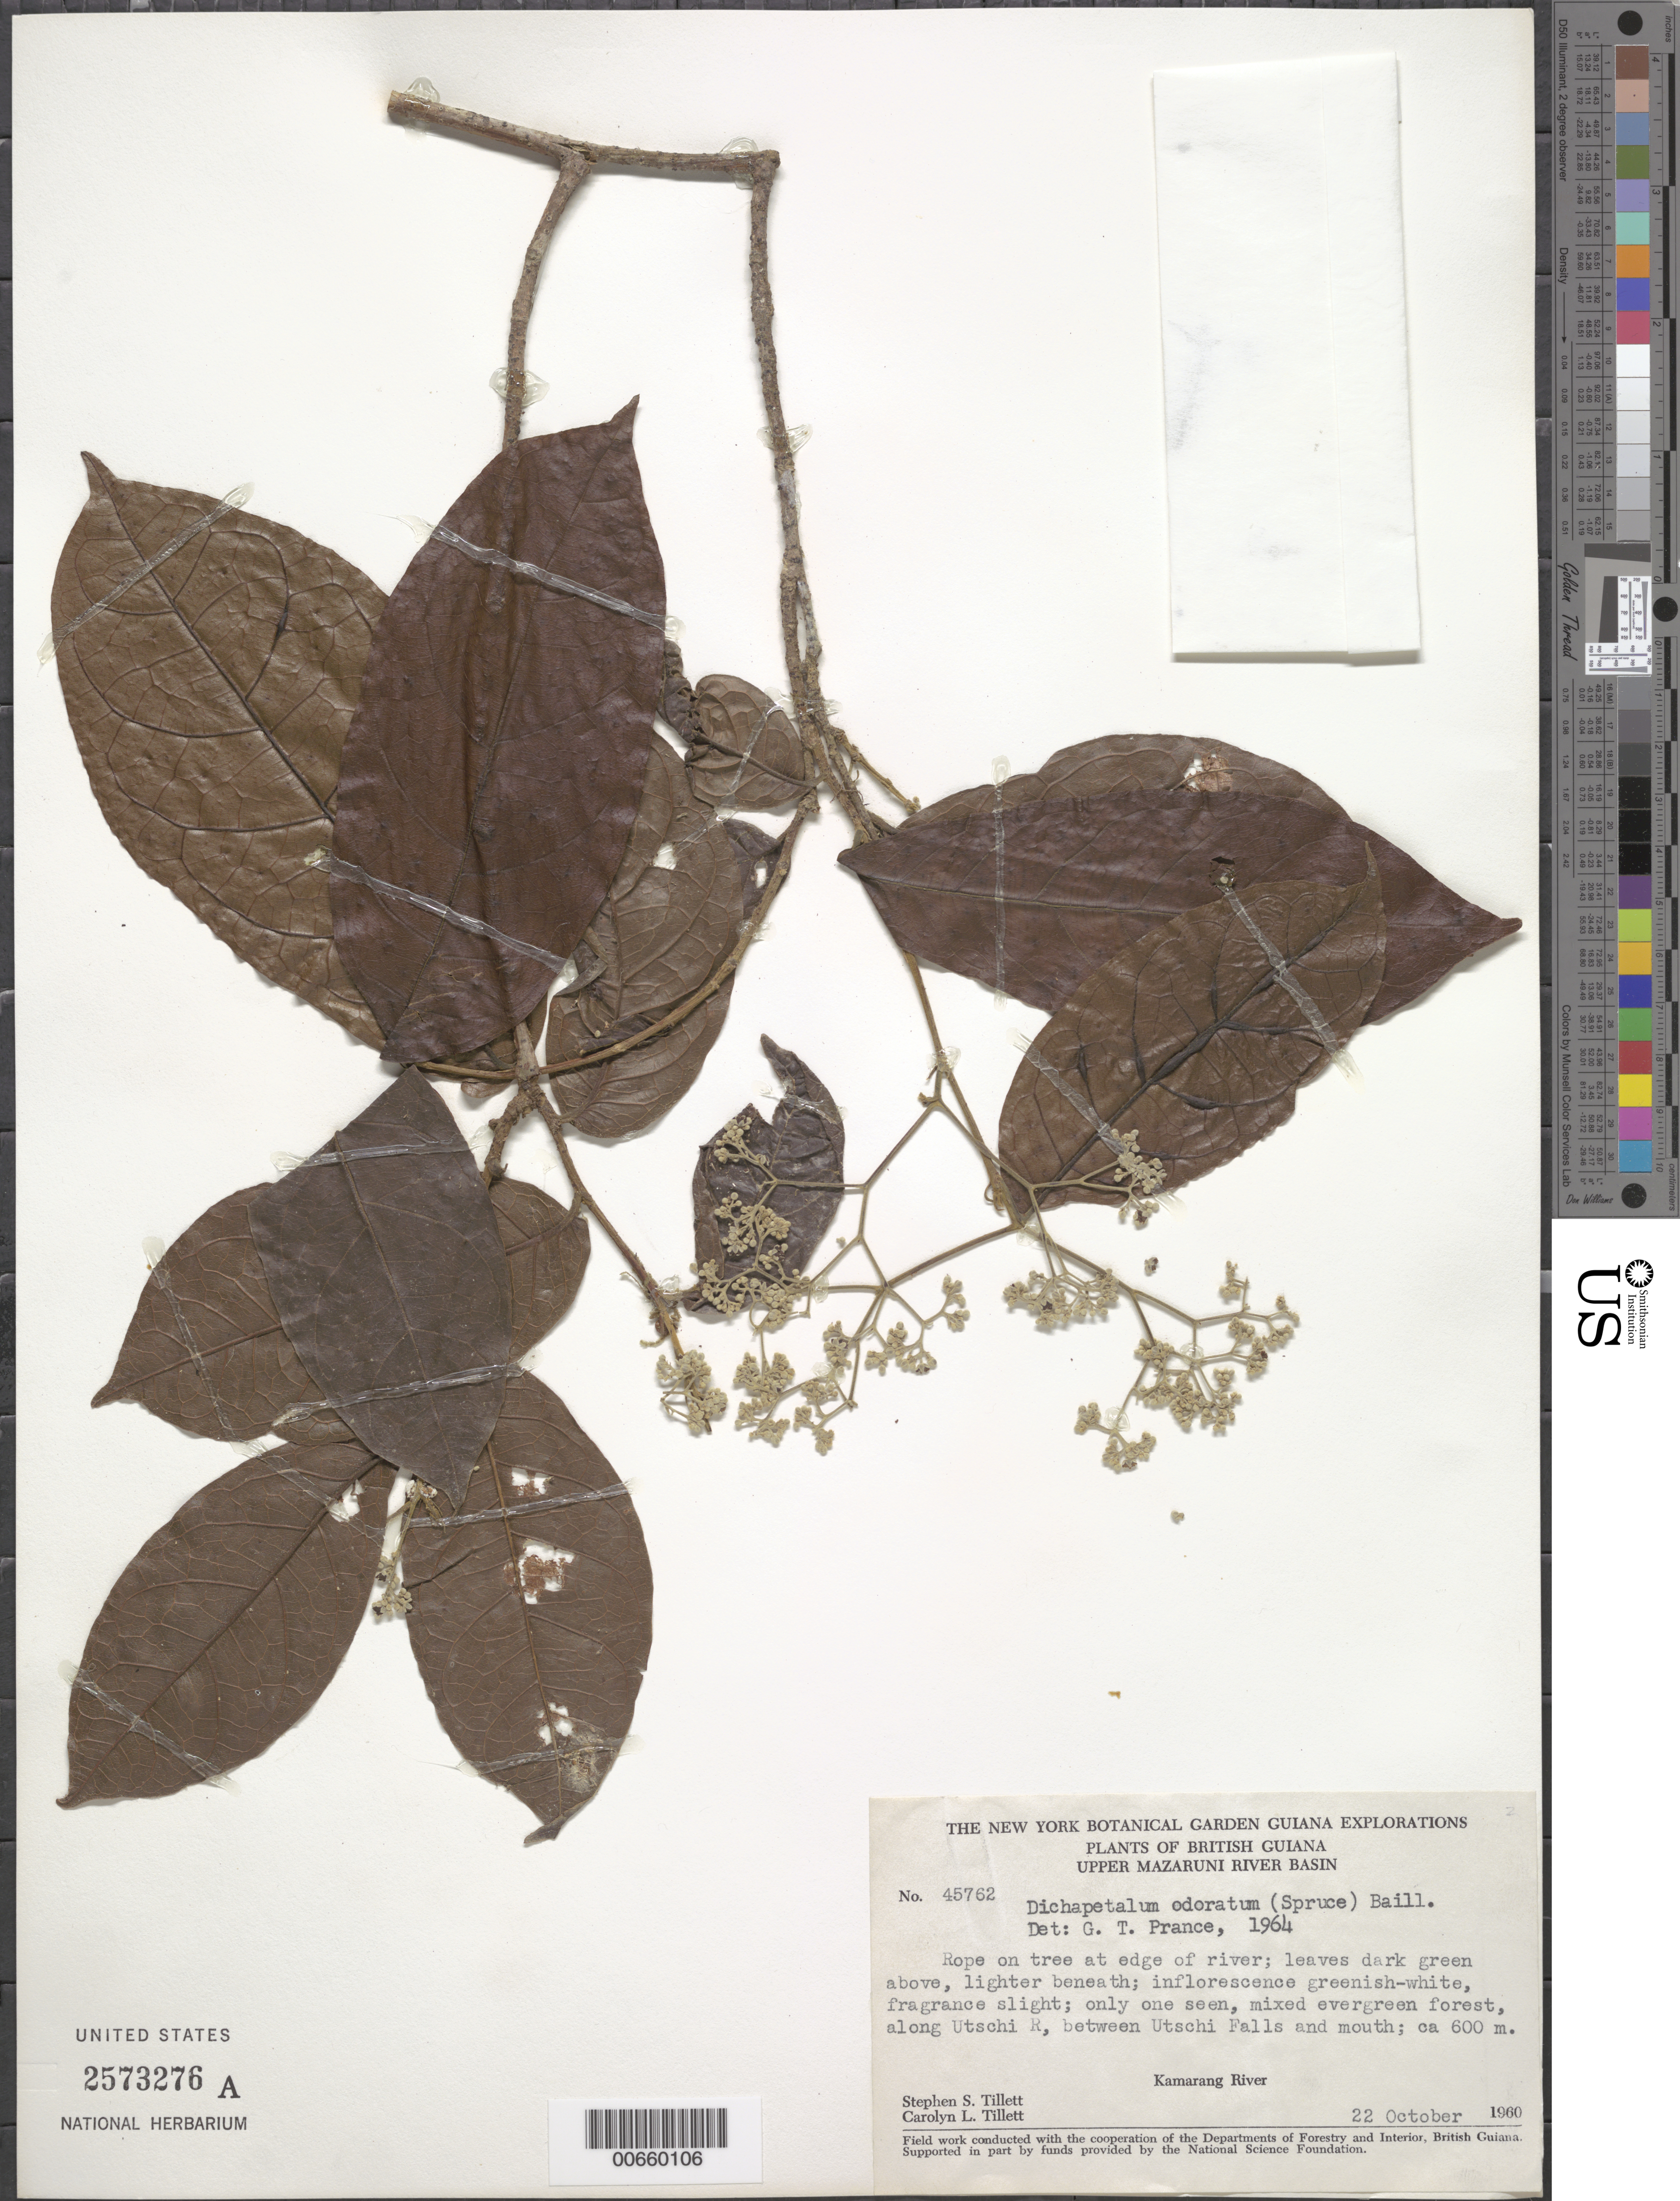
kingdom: Plantae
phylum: Tracheophyta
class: Magnoliopsida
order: Malpighiales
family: Dichapetalaceae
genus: Dichapetalum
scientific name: Dichapetalum odoratum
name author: Baill.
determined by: Prance, G. T.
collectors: S. S. Tillett, C. L. Tillett & R. Boyan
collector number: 45762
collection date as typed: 22-Oct-60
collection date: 1960-10-22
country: Guyana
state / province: Cuyuni-Mazaruni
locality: Upper Mazaruni River Basin, Utschi River, betw. Utschi Falls & mouth, Kamarang River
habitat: Mixed evergreen forest, edge of river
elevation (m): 600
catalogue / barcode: US 2573276A